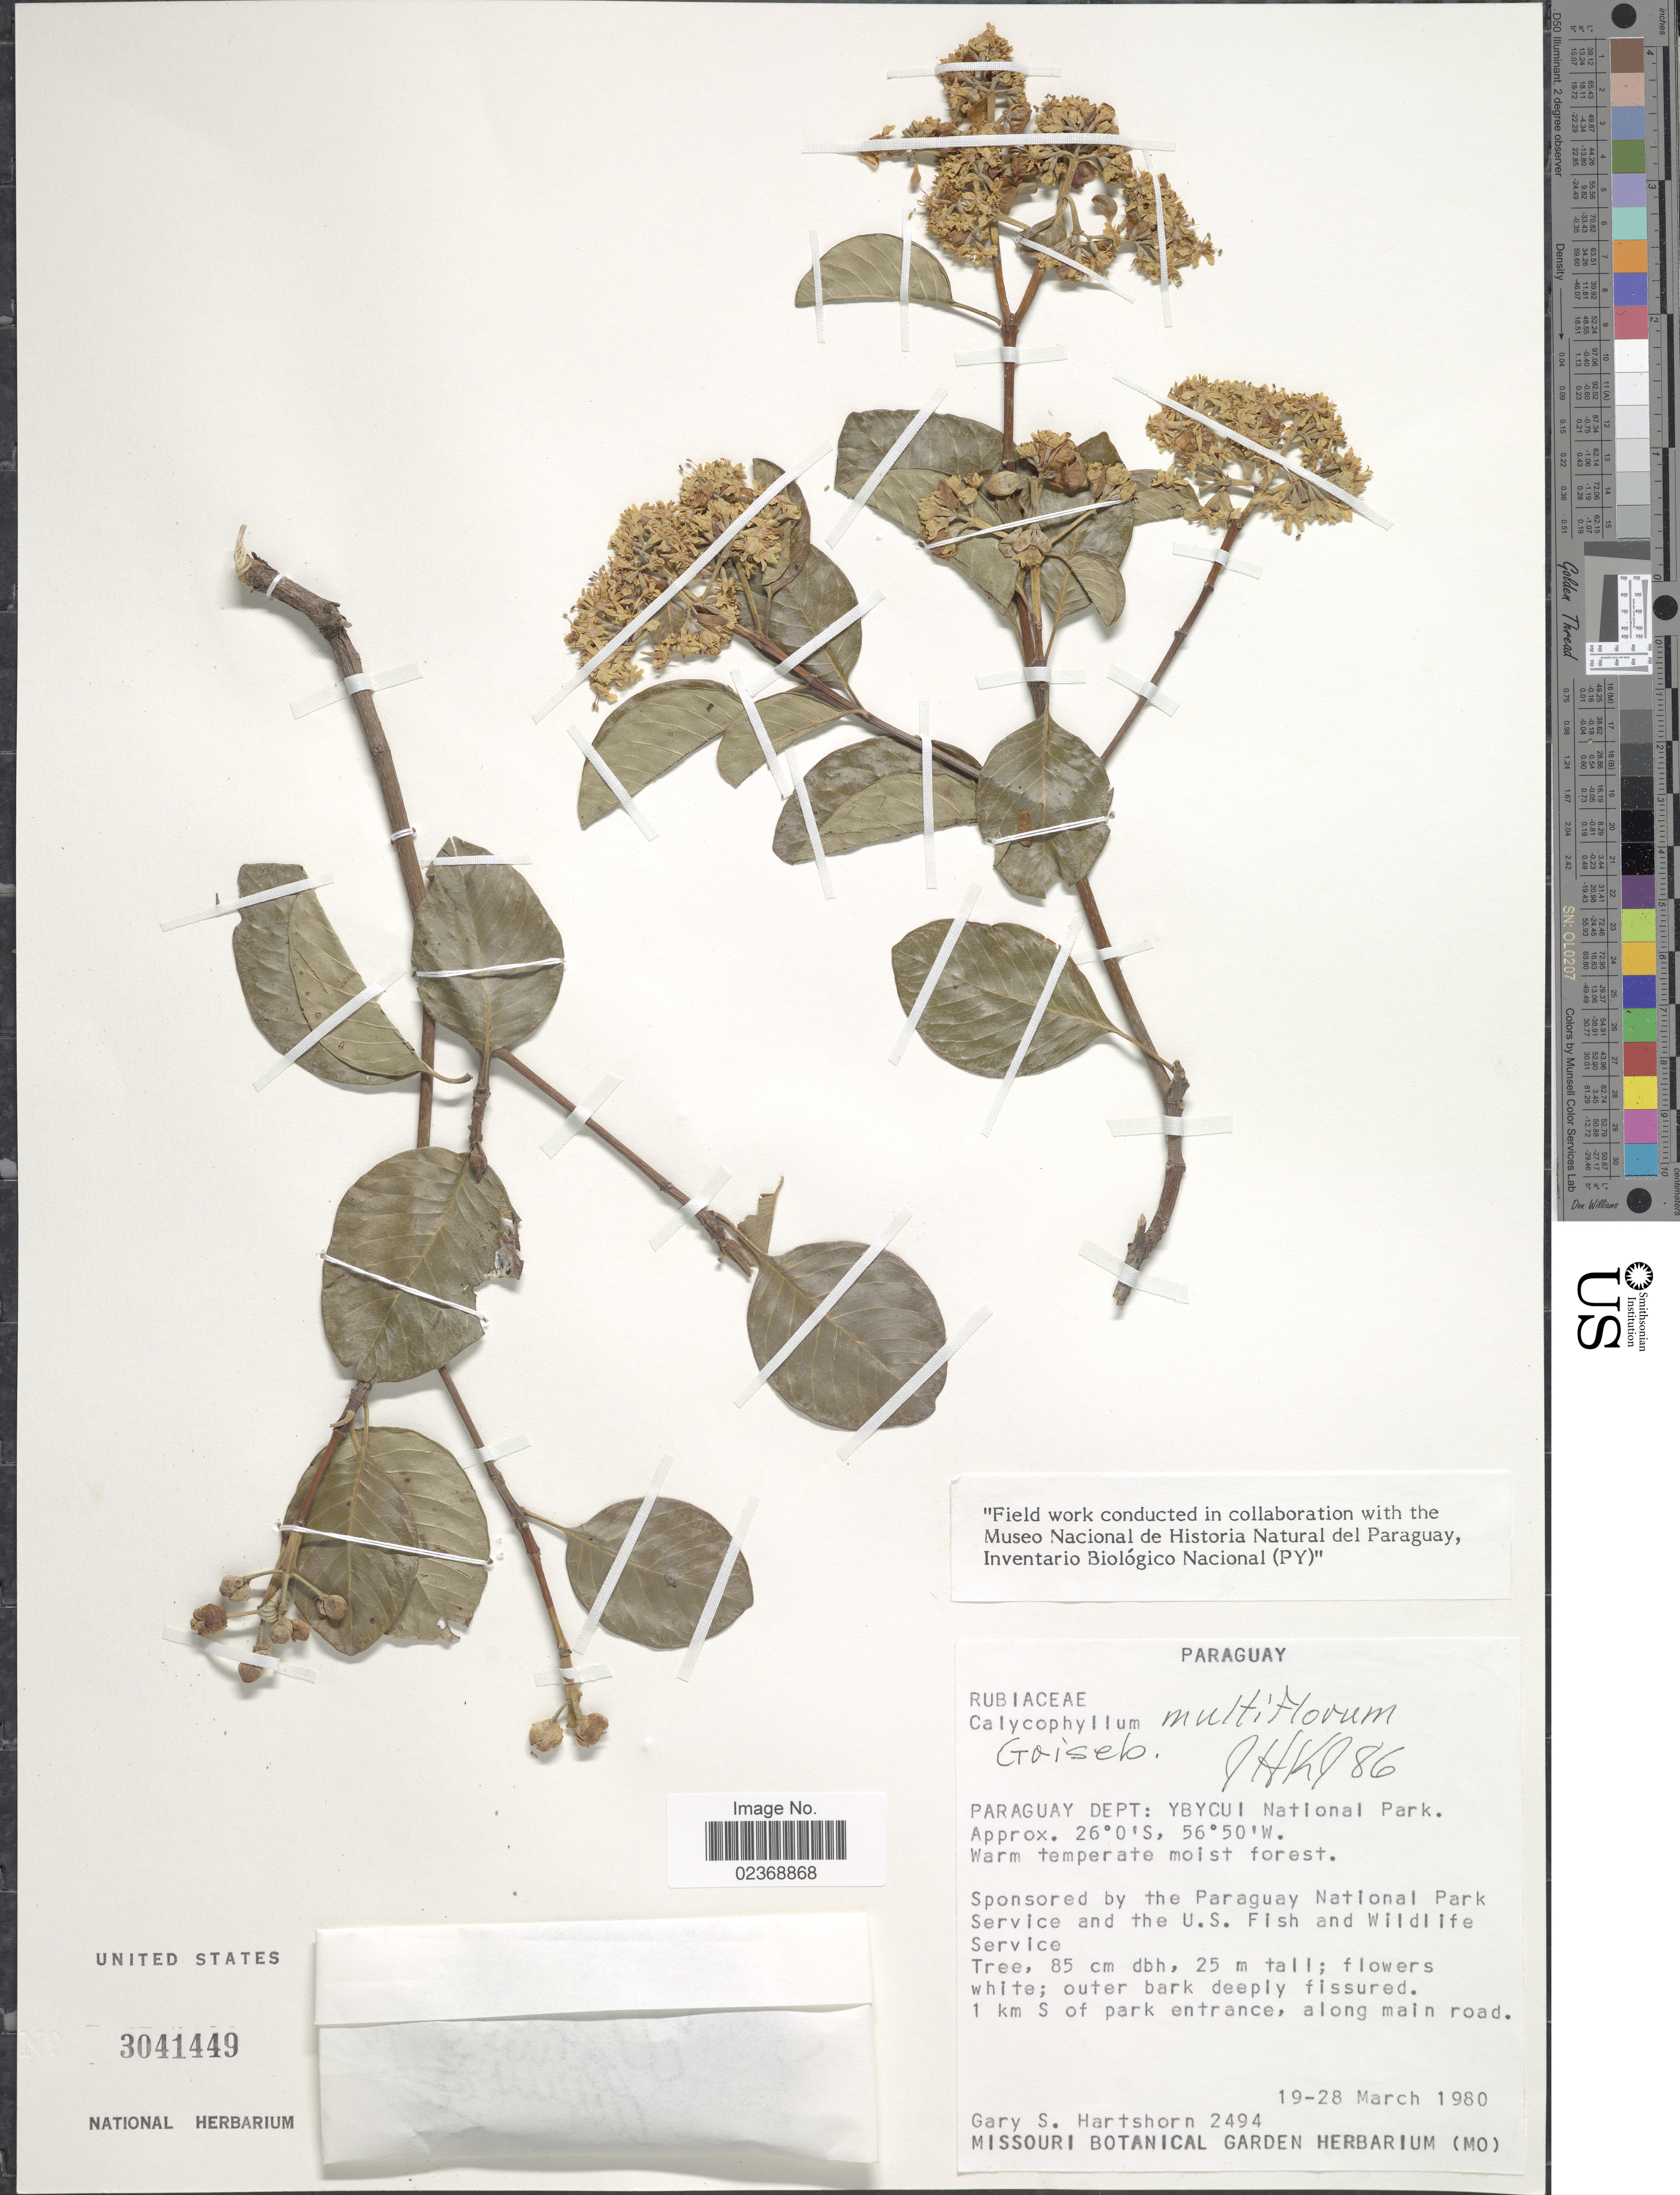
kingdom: Plantae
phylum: Tracheophyta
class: Magnoliopsida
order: Gentianales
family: Rubiaceae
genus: Calycophyllum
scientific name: Calycophyllum multiflorum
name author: Griseb.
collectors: G. Hartshorn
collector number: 2494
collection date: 1980-03-19/1980-03-28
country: Paraguay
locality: Paraguay Dept: Ybycui National Park.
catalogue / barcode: US 3041449